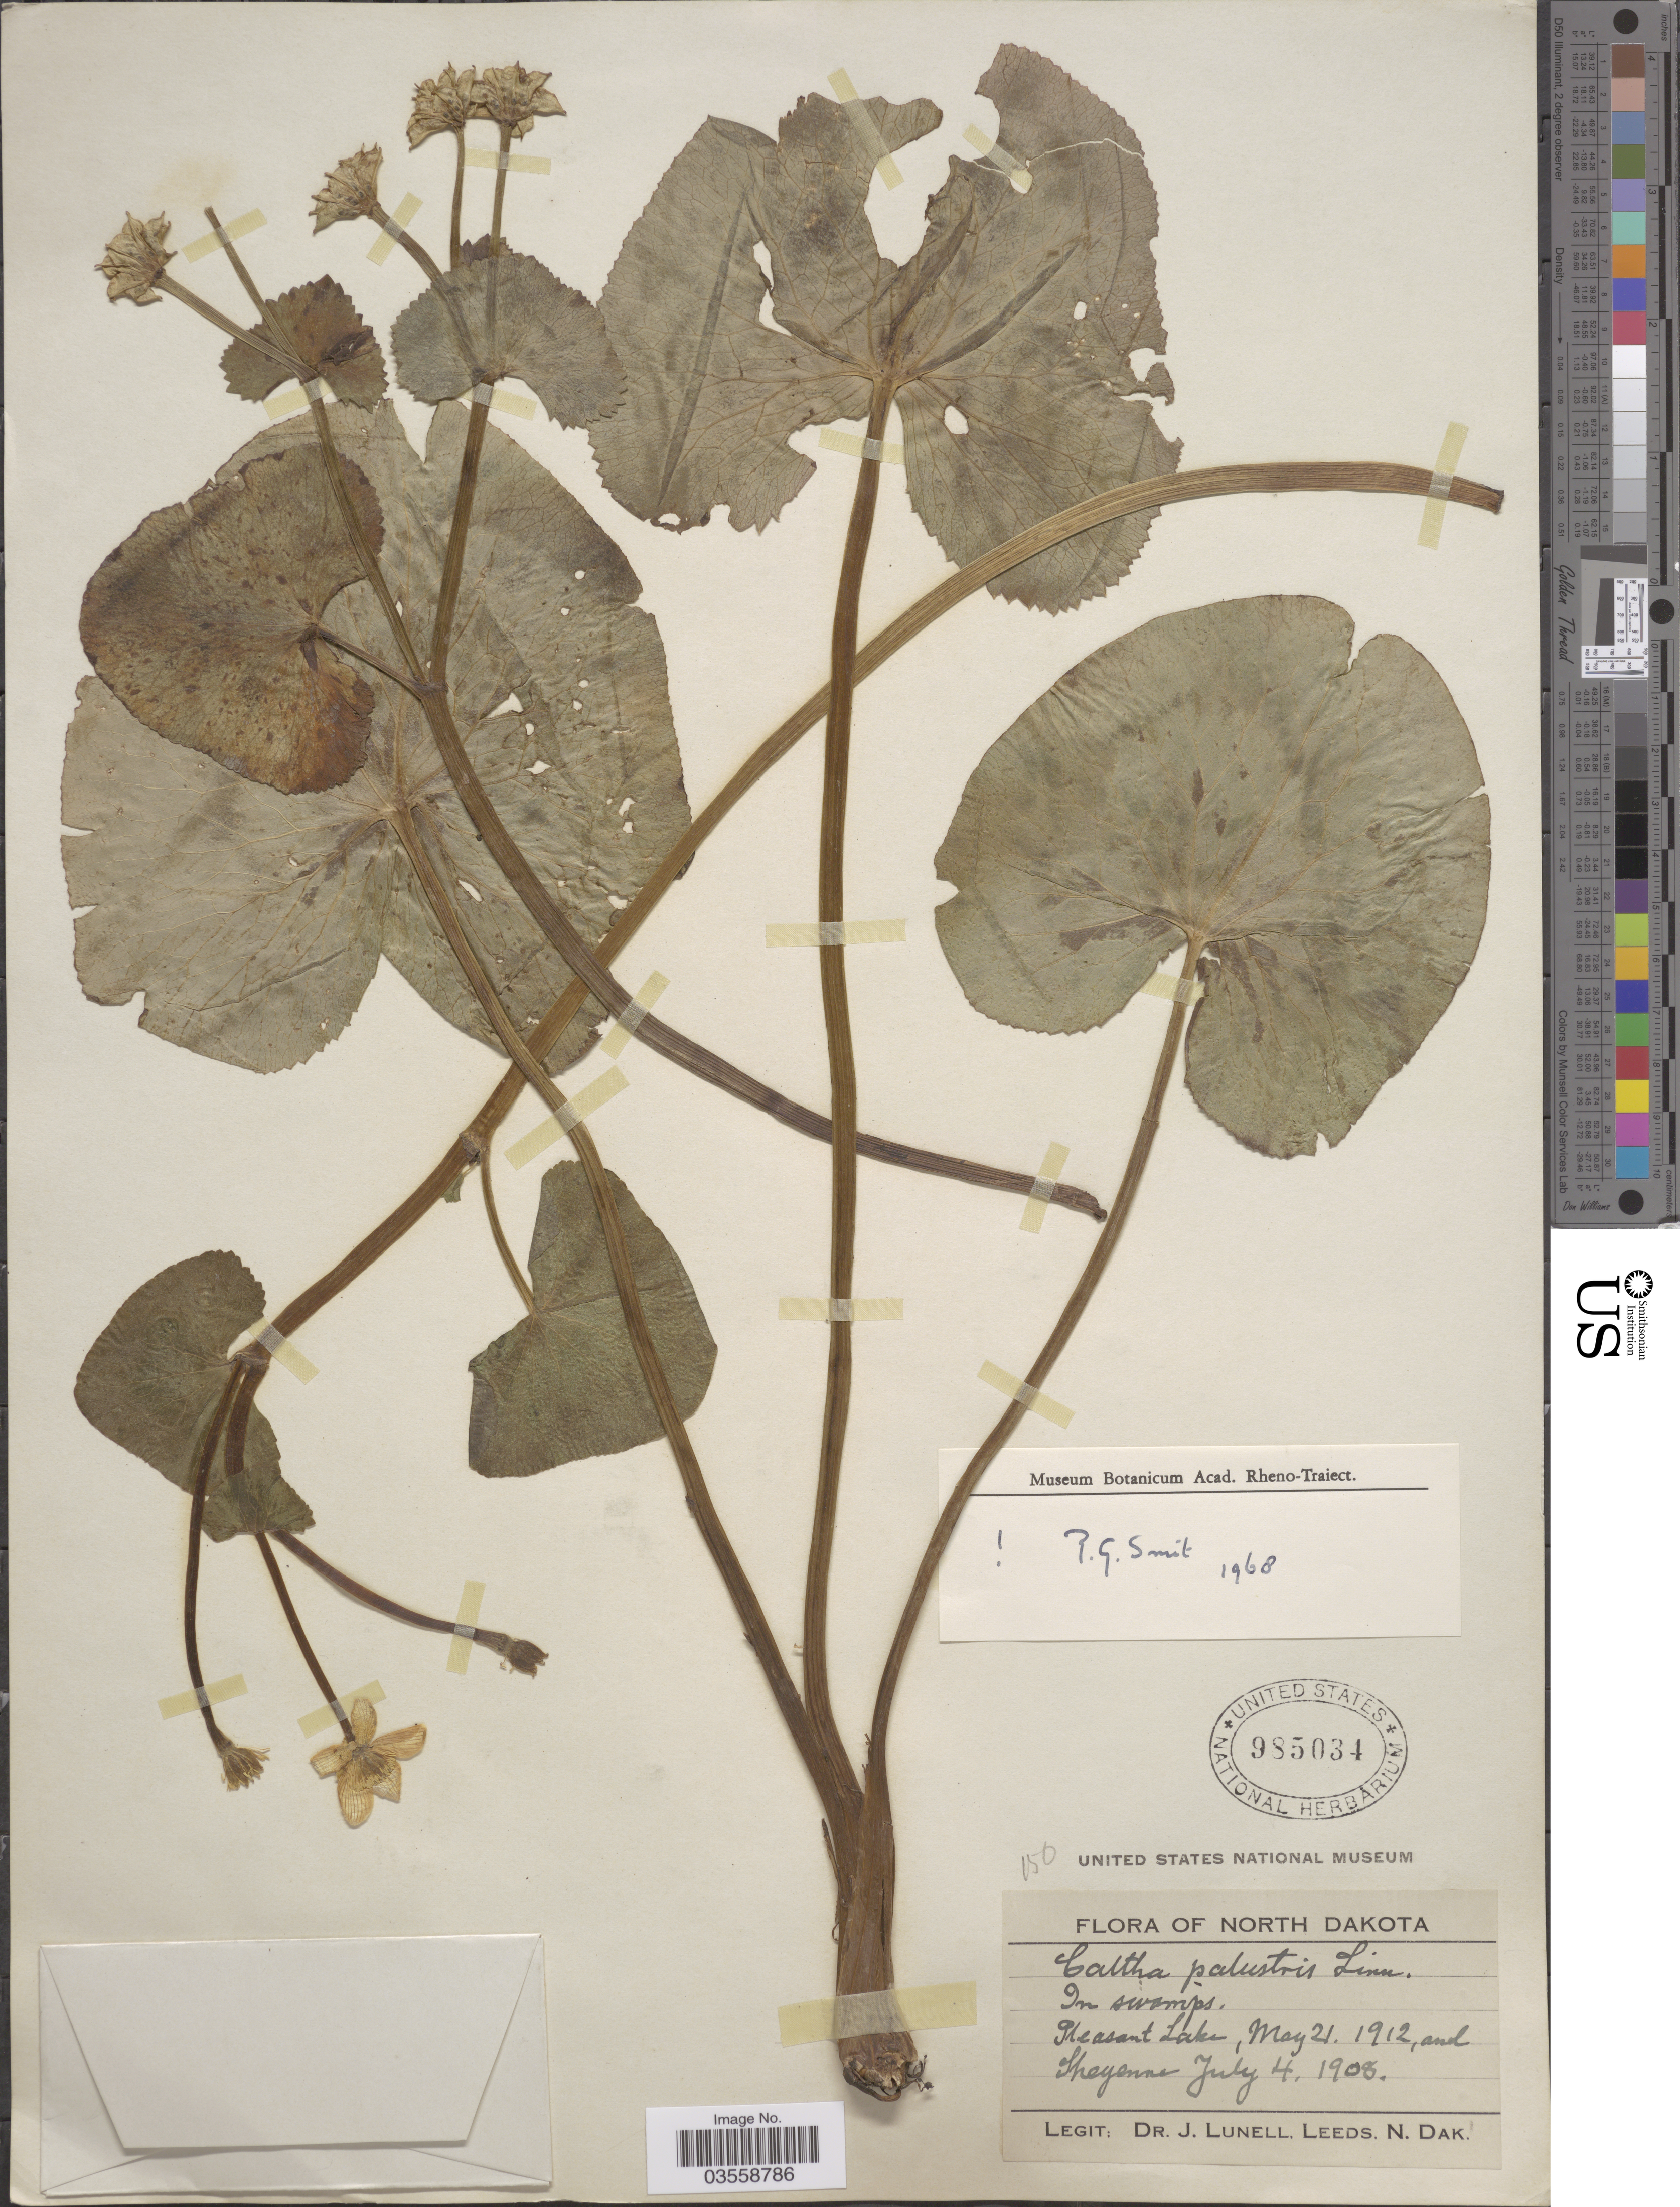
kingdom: Plantae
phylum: Tracheophyta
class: Magnoliopsida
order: Ranunculales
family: Ranunculaceae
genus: Caltha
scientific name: Caltha palustris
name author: L.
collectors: J. Lunell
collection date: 1908-07-04/1912-05-21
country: United States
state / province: North Dakota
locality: Pleasant Lake. Sheyenne.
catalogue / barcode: US 985034